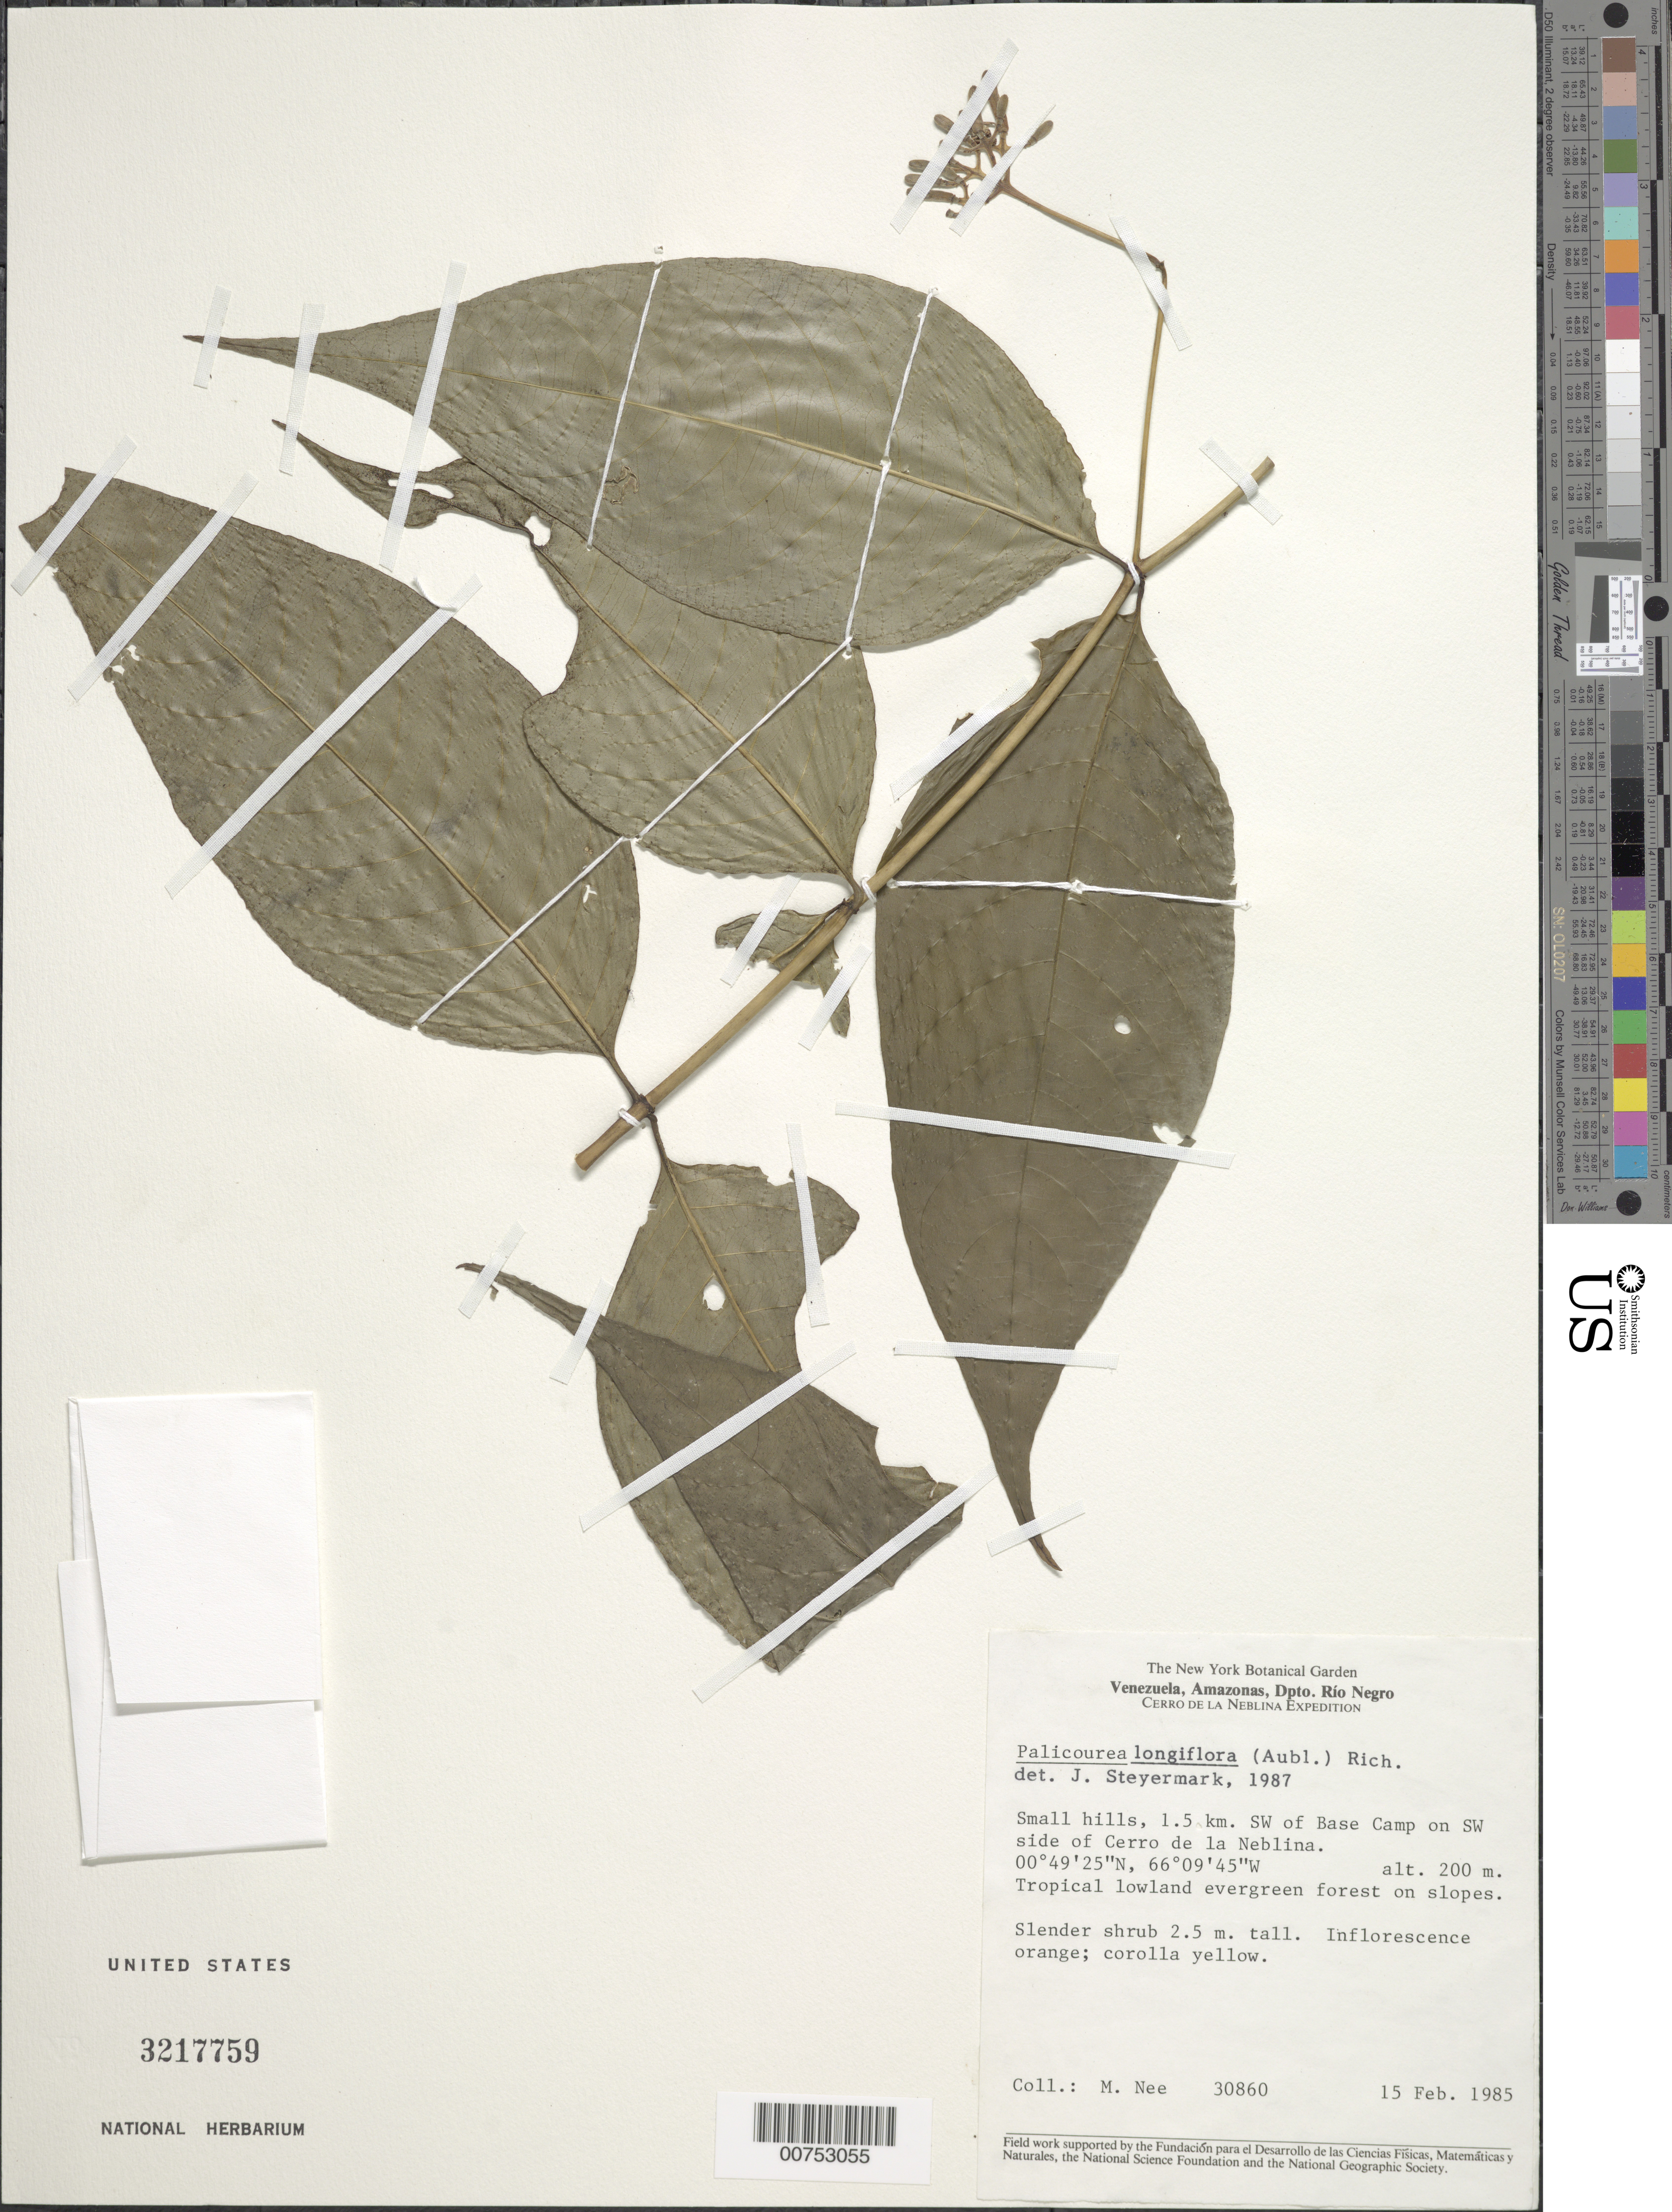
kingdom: Plantae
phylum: Tracheophyta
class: Magnoliopsida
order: Gentianales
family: Rubiaceae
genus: Palicourea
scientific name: Palicourea longiflora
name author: (Aubl.) A. Rich.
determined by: Steyermark, Julian A., (VEN)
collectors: M. Nee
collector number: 30860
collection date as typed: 15-Feb-85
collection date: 1985-02-15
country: Venezuela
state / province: Amazonas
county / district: Río Negro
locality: Cerro de la Neblina, SW of, 1.5 km SW of Base Camp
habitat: Small hills; tropical lowland evergreen forest on slopes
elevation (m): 200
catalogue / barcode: US 3217759